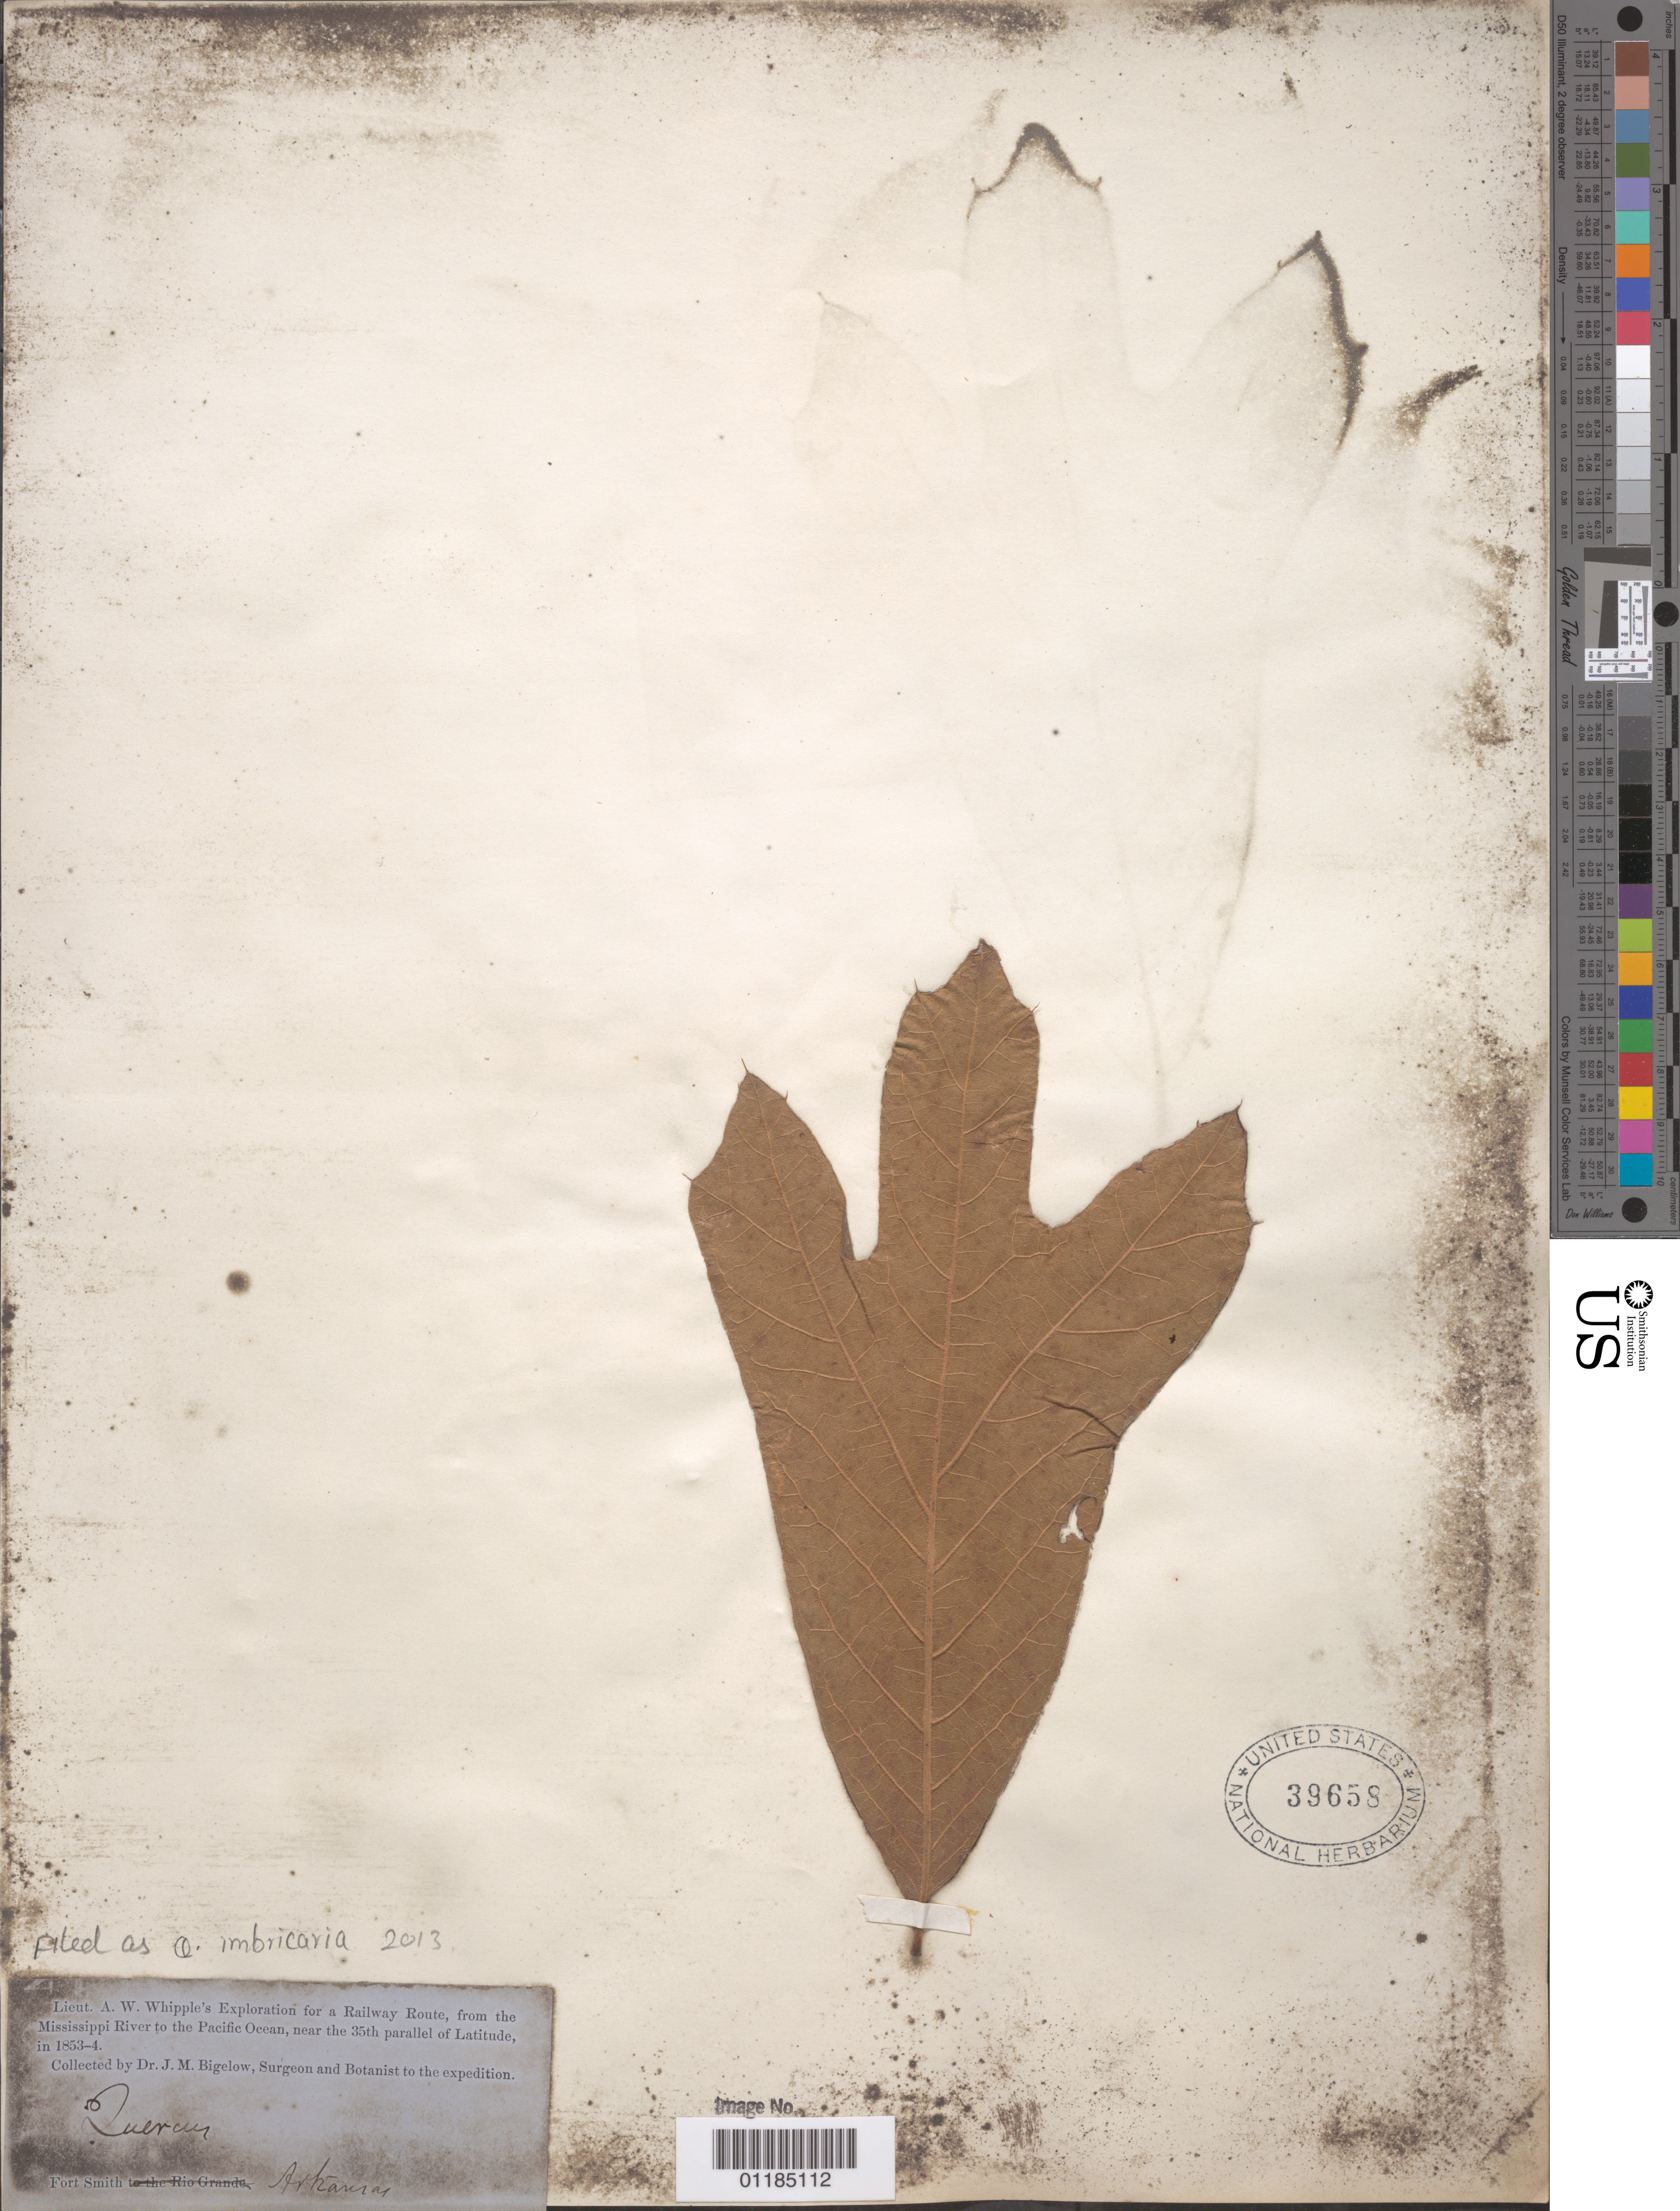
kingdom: Plantae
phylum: Tracheophyta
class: Magnoliopsida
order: Fagales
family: Fagaceae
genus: Quercus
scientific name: Quercus imbricaria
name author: Michx.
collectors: J. M. Bigelow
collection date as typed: ---1853 to -- --- 1854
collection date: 1853/1854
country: United States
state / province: Arkansas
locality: Fort Smith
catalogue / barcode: US 39658